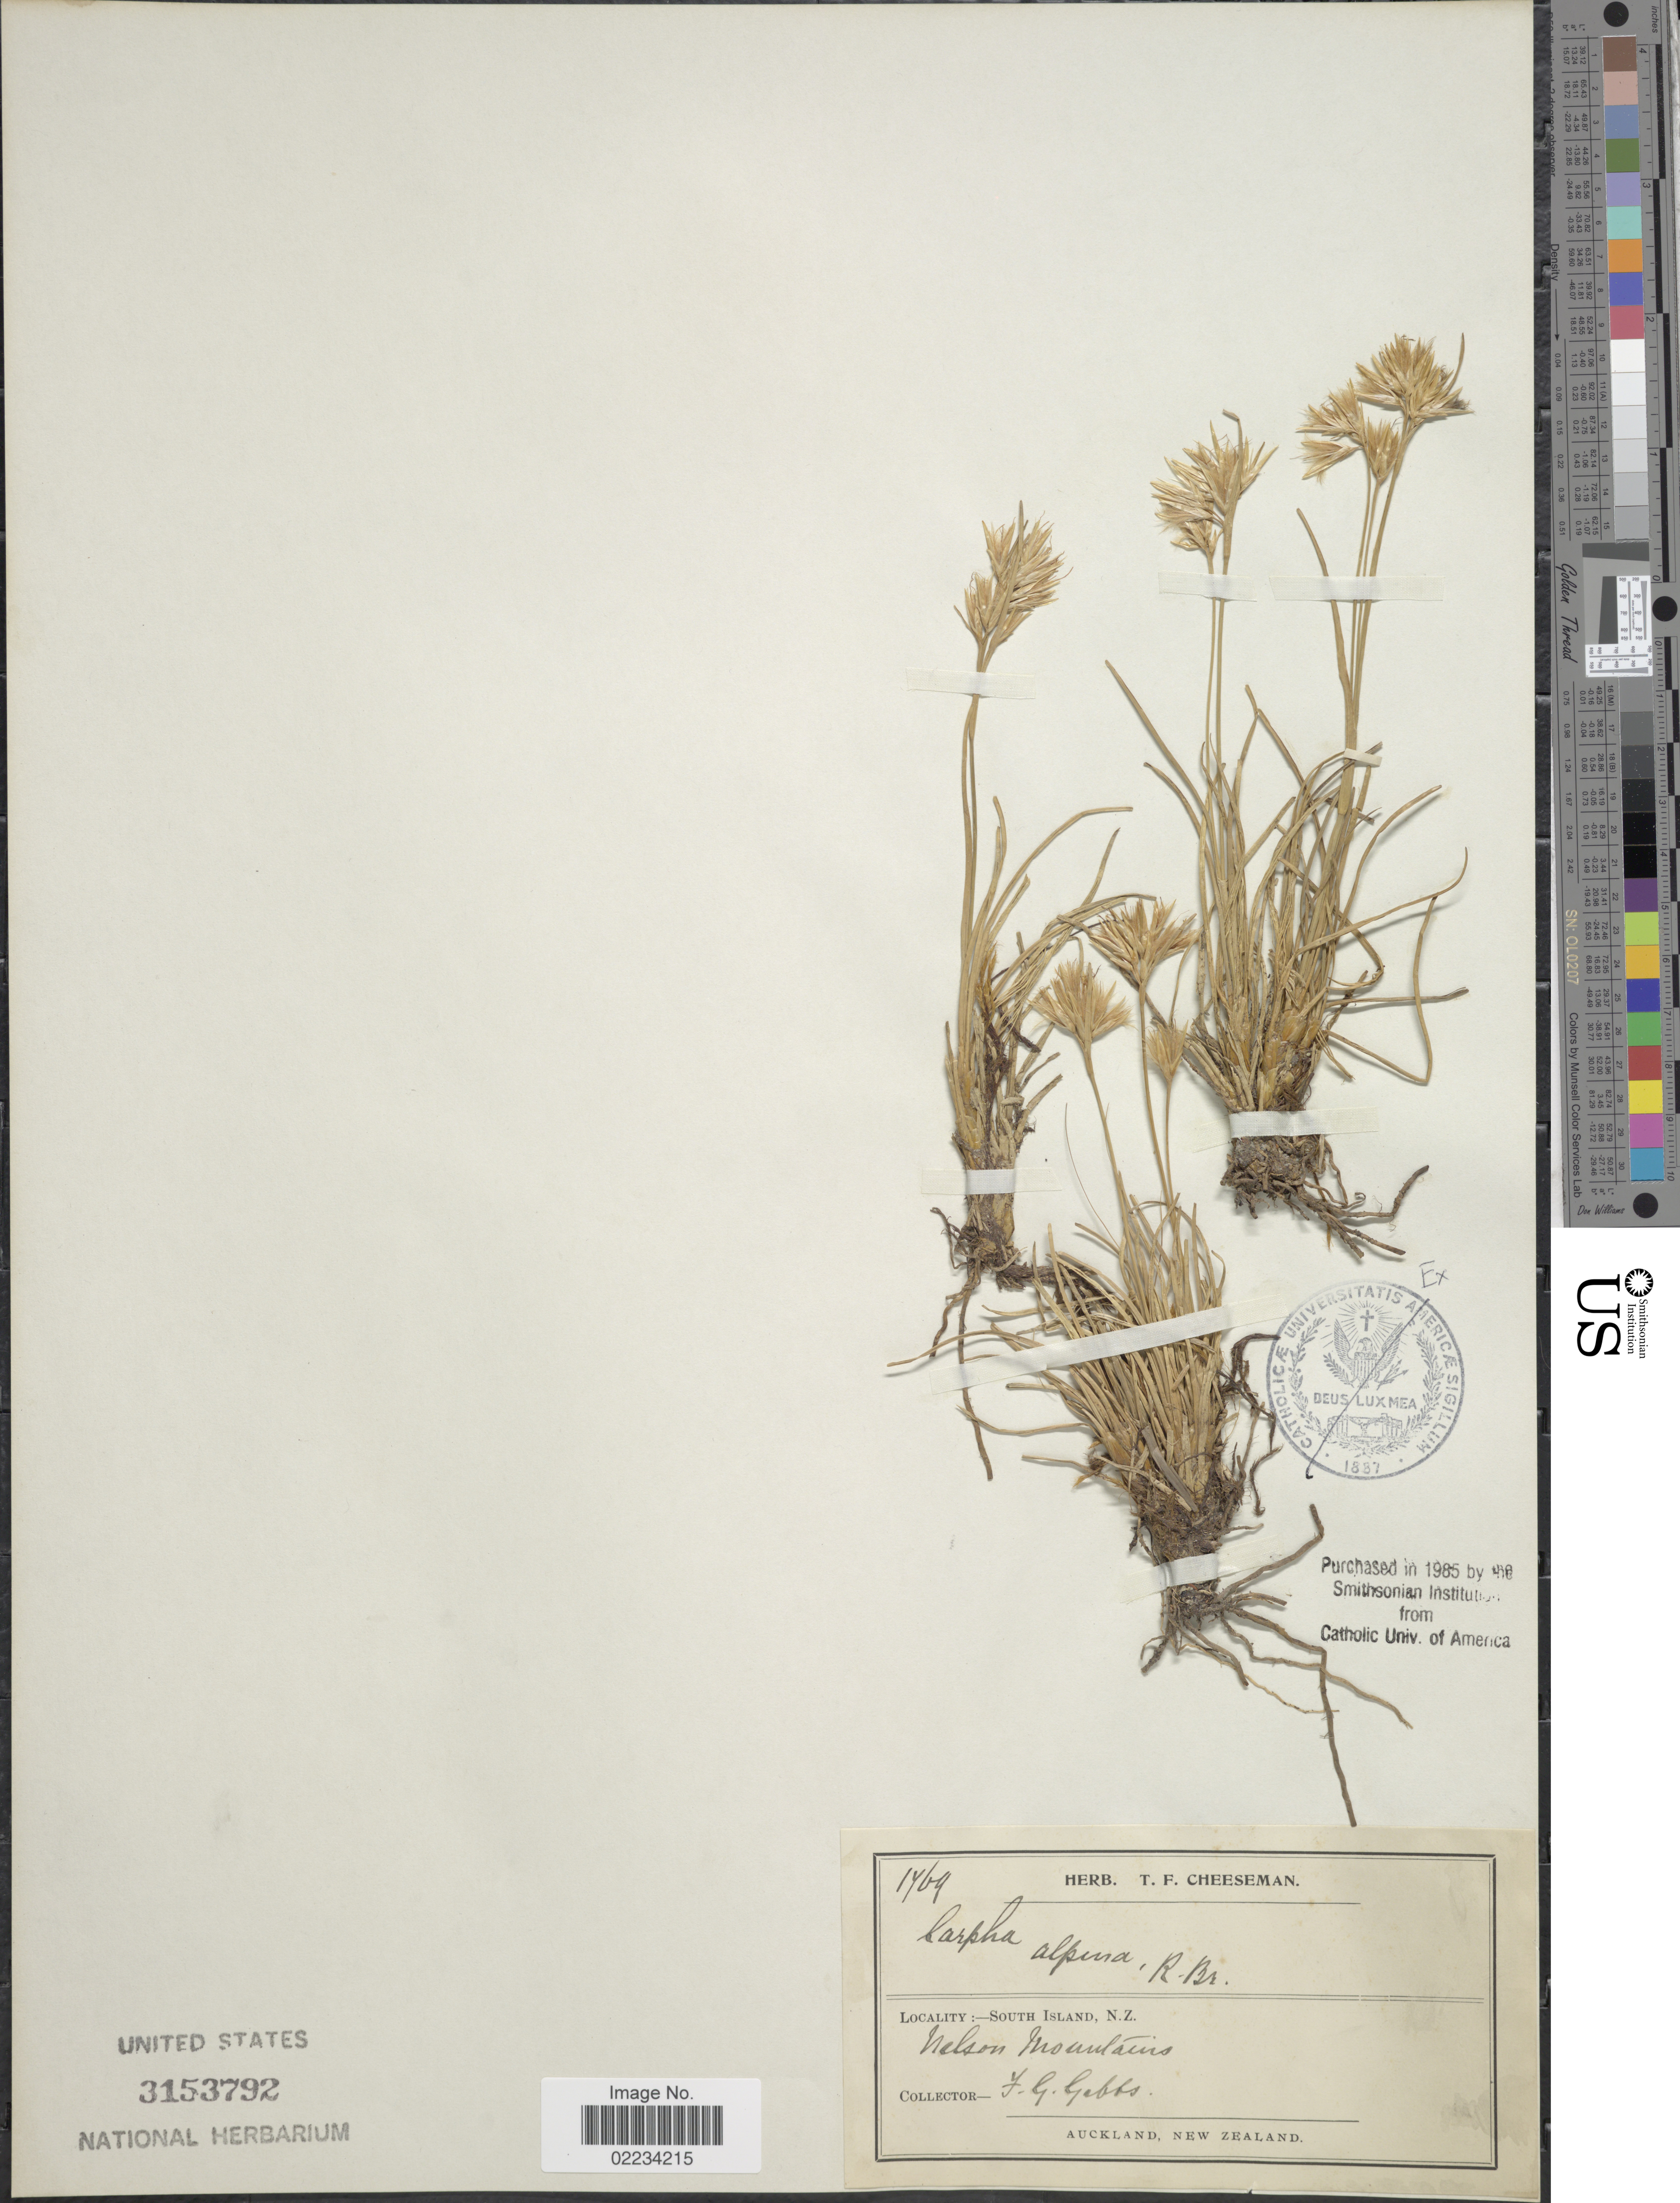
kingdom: Plantae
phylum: Tracheophyta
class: Liliopsida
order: Poales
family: Cyperaceae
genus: Carpha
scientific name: Carpha alpina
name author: R. Br.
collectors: F. Gebbs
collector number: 1769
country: New Zealand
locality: South Island, Nelson Mountains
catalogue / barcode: US 3153792